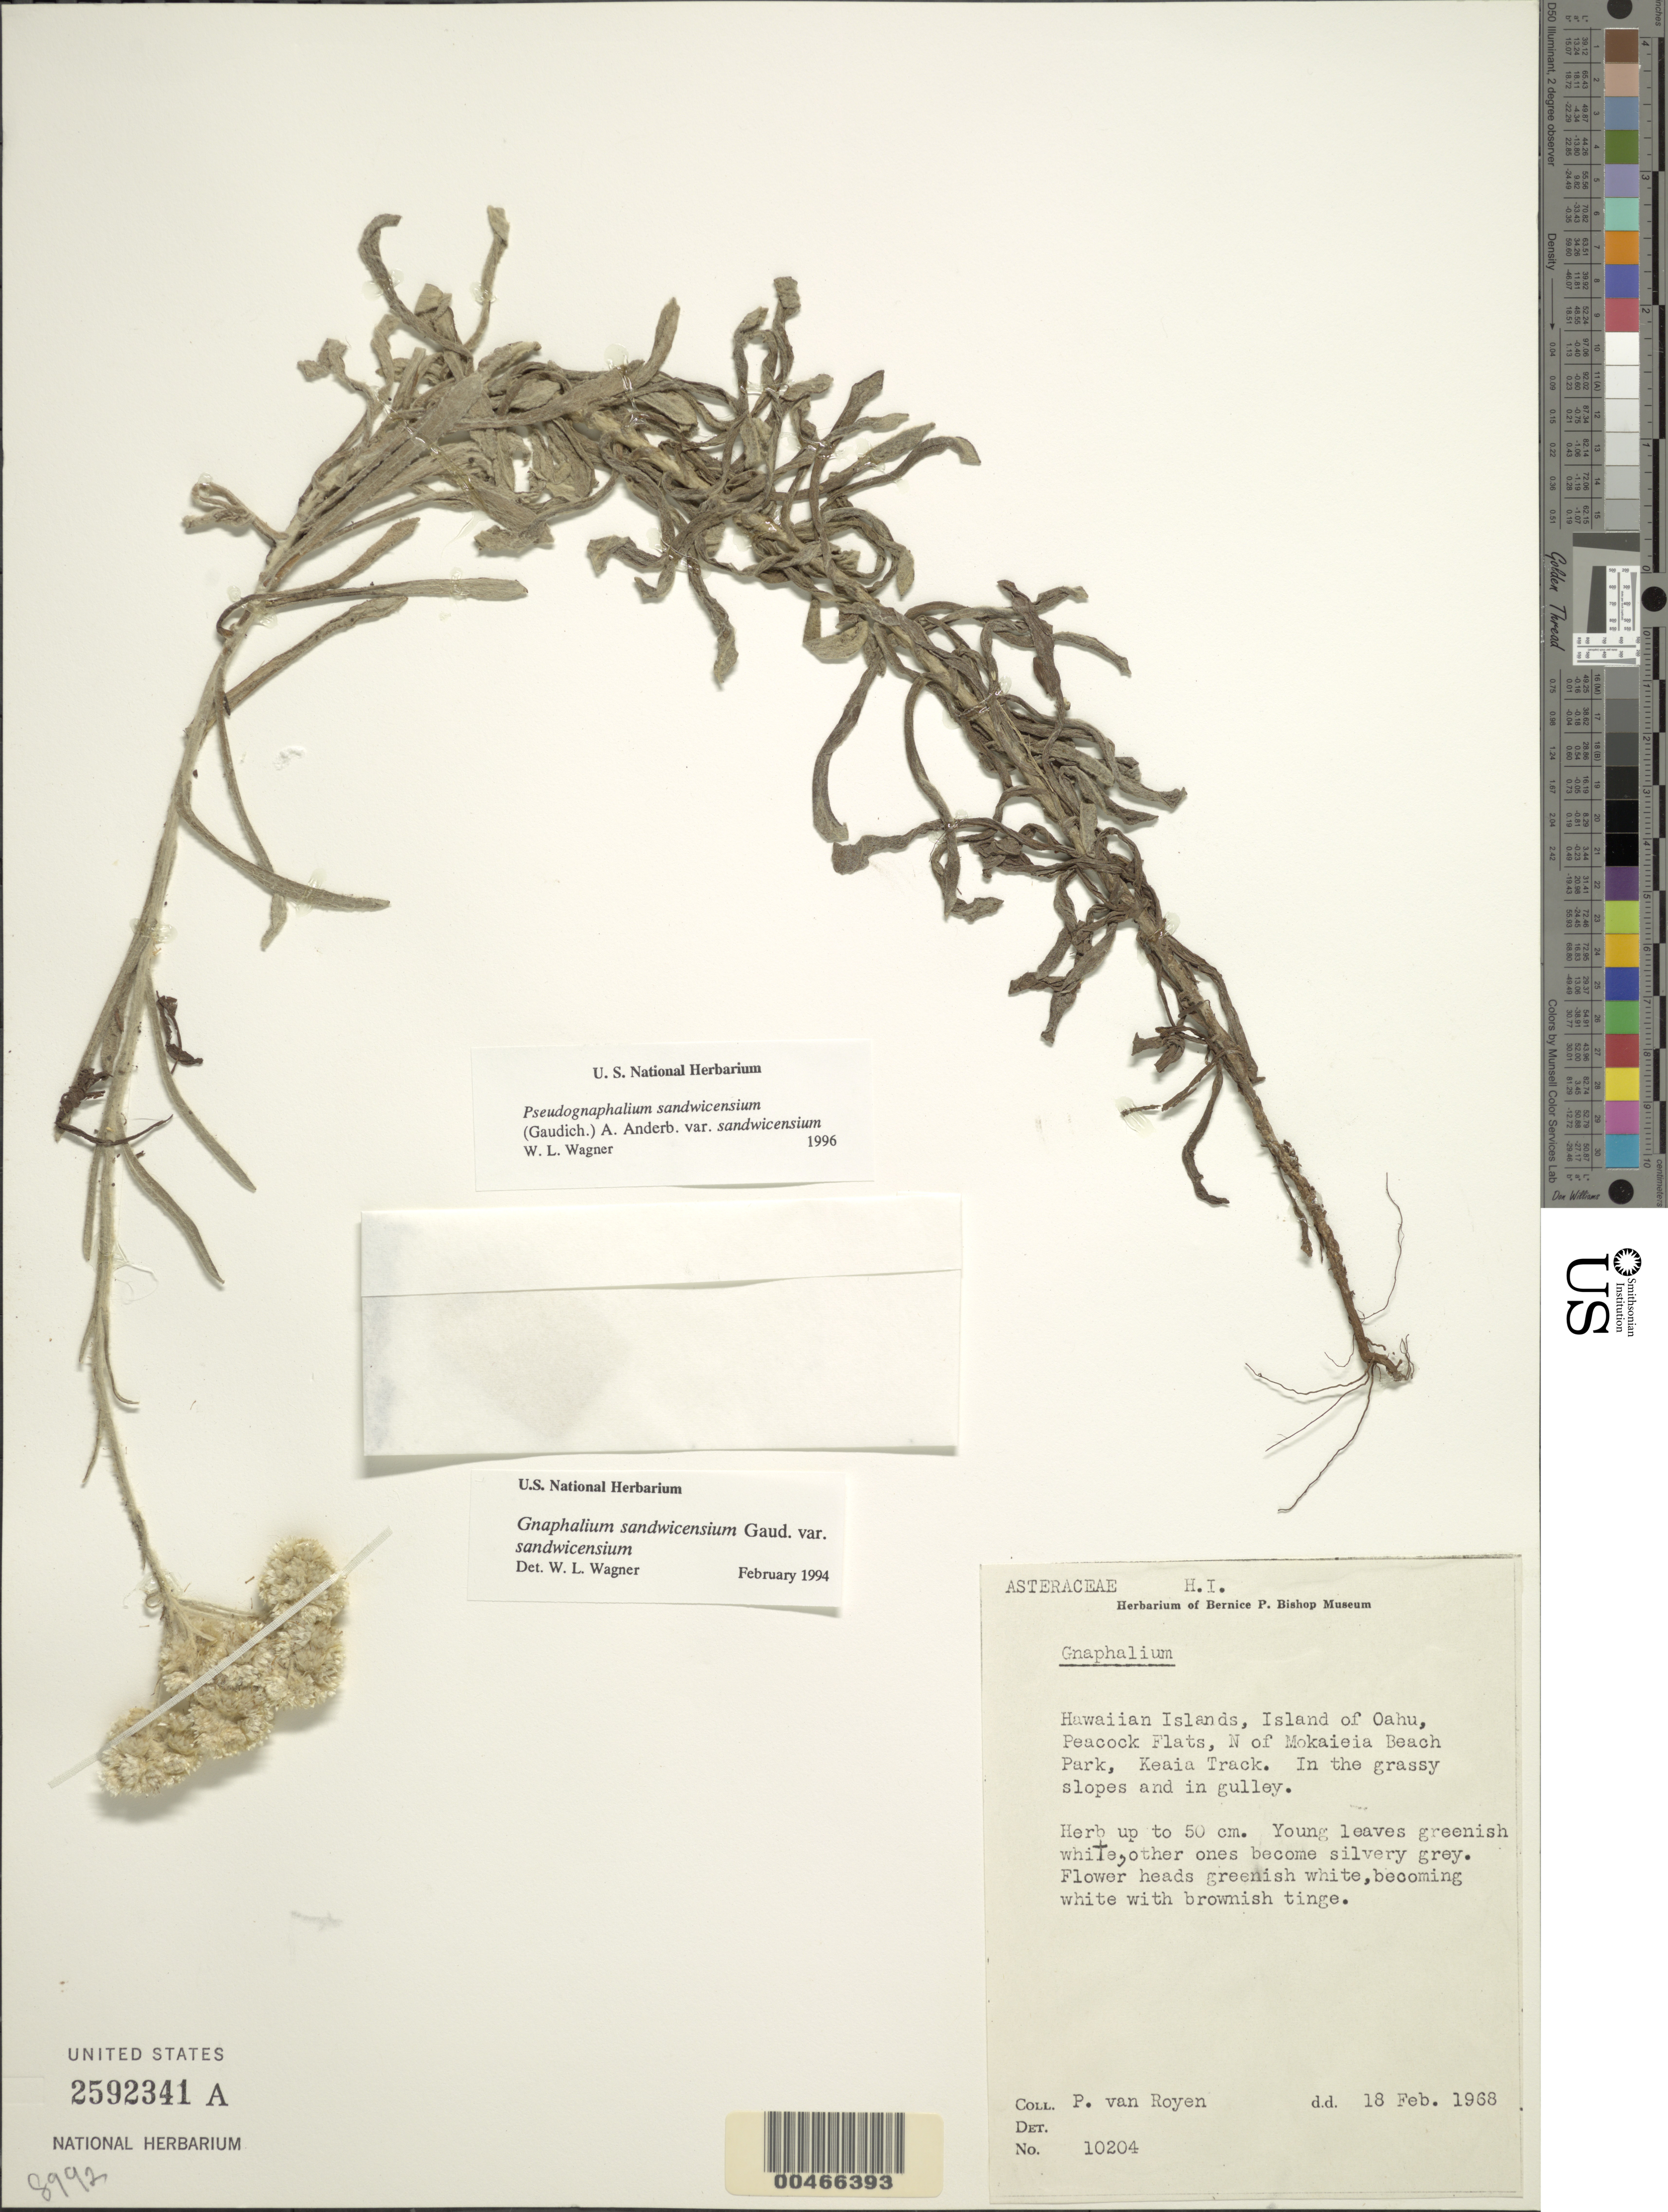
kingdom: Plantae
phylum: Tracheophyta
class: Magnoliopsida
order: Asterales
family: Asteraceae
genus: Pseudognaphalium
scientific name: Pseudognaphalium sandwicensium var. sandwicensium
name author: (Gaudich.) Anderb.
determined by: Wagner, W. L., (BOT), Smithsonian Institution - National Museum of Natural History (UNITED STATES)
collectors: P. van Royen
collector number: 10204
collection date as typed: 18 Feb 1968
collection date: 1968-02-18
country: United States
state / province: Hawaii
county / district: Honolulu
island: Oahu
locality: Peacock Flats, N of Mokaieia Beach Park, Keaia Track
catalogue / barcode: US 2592341A